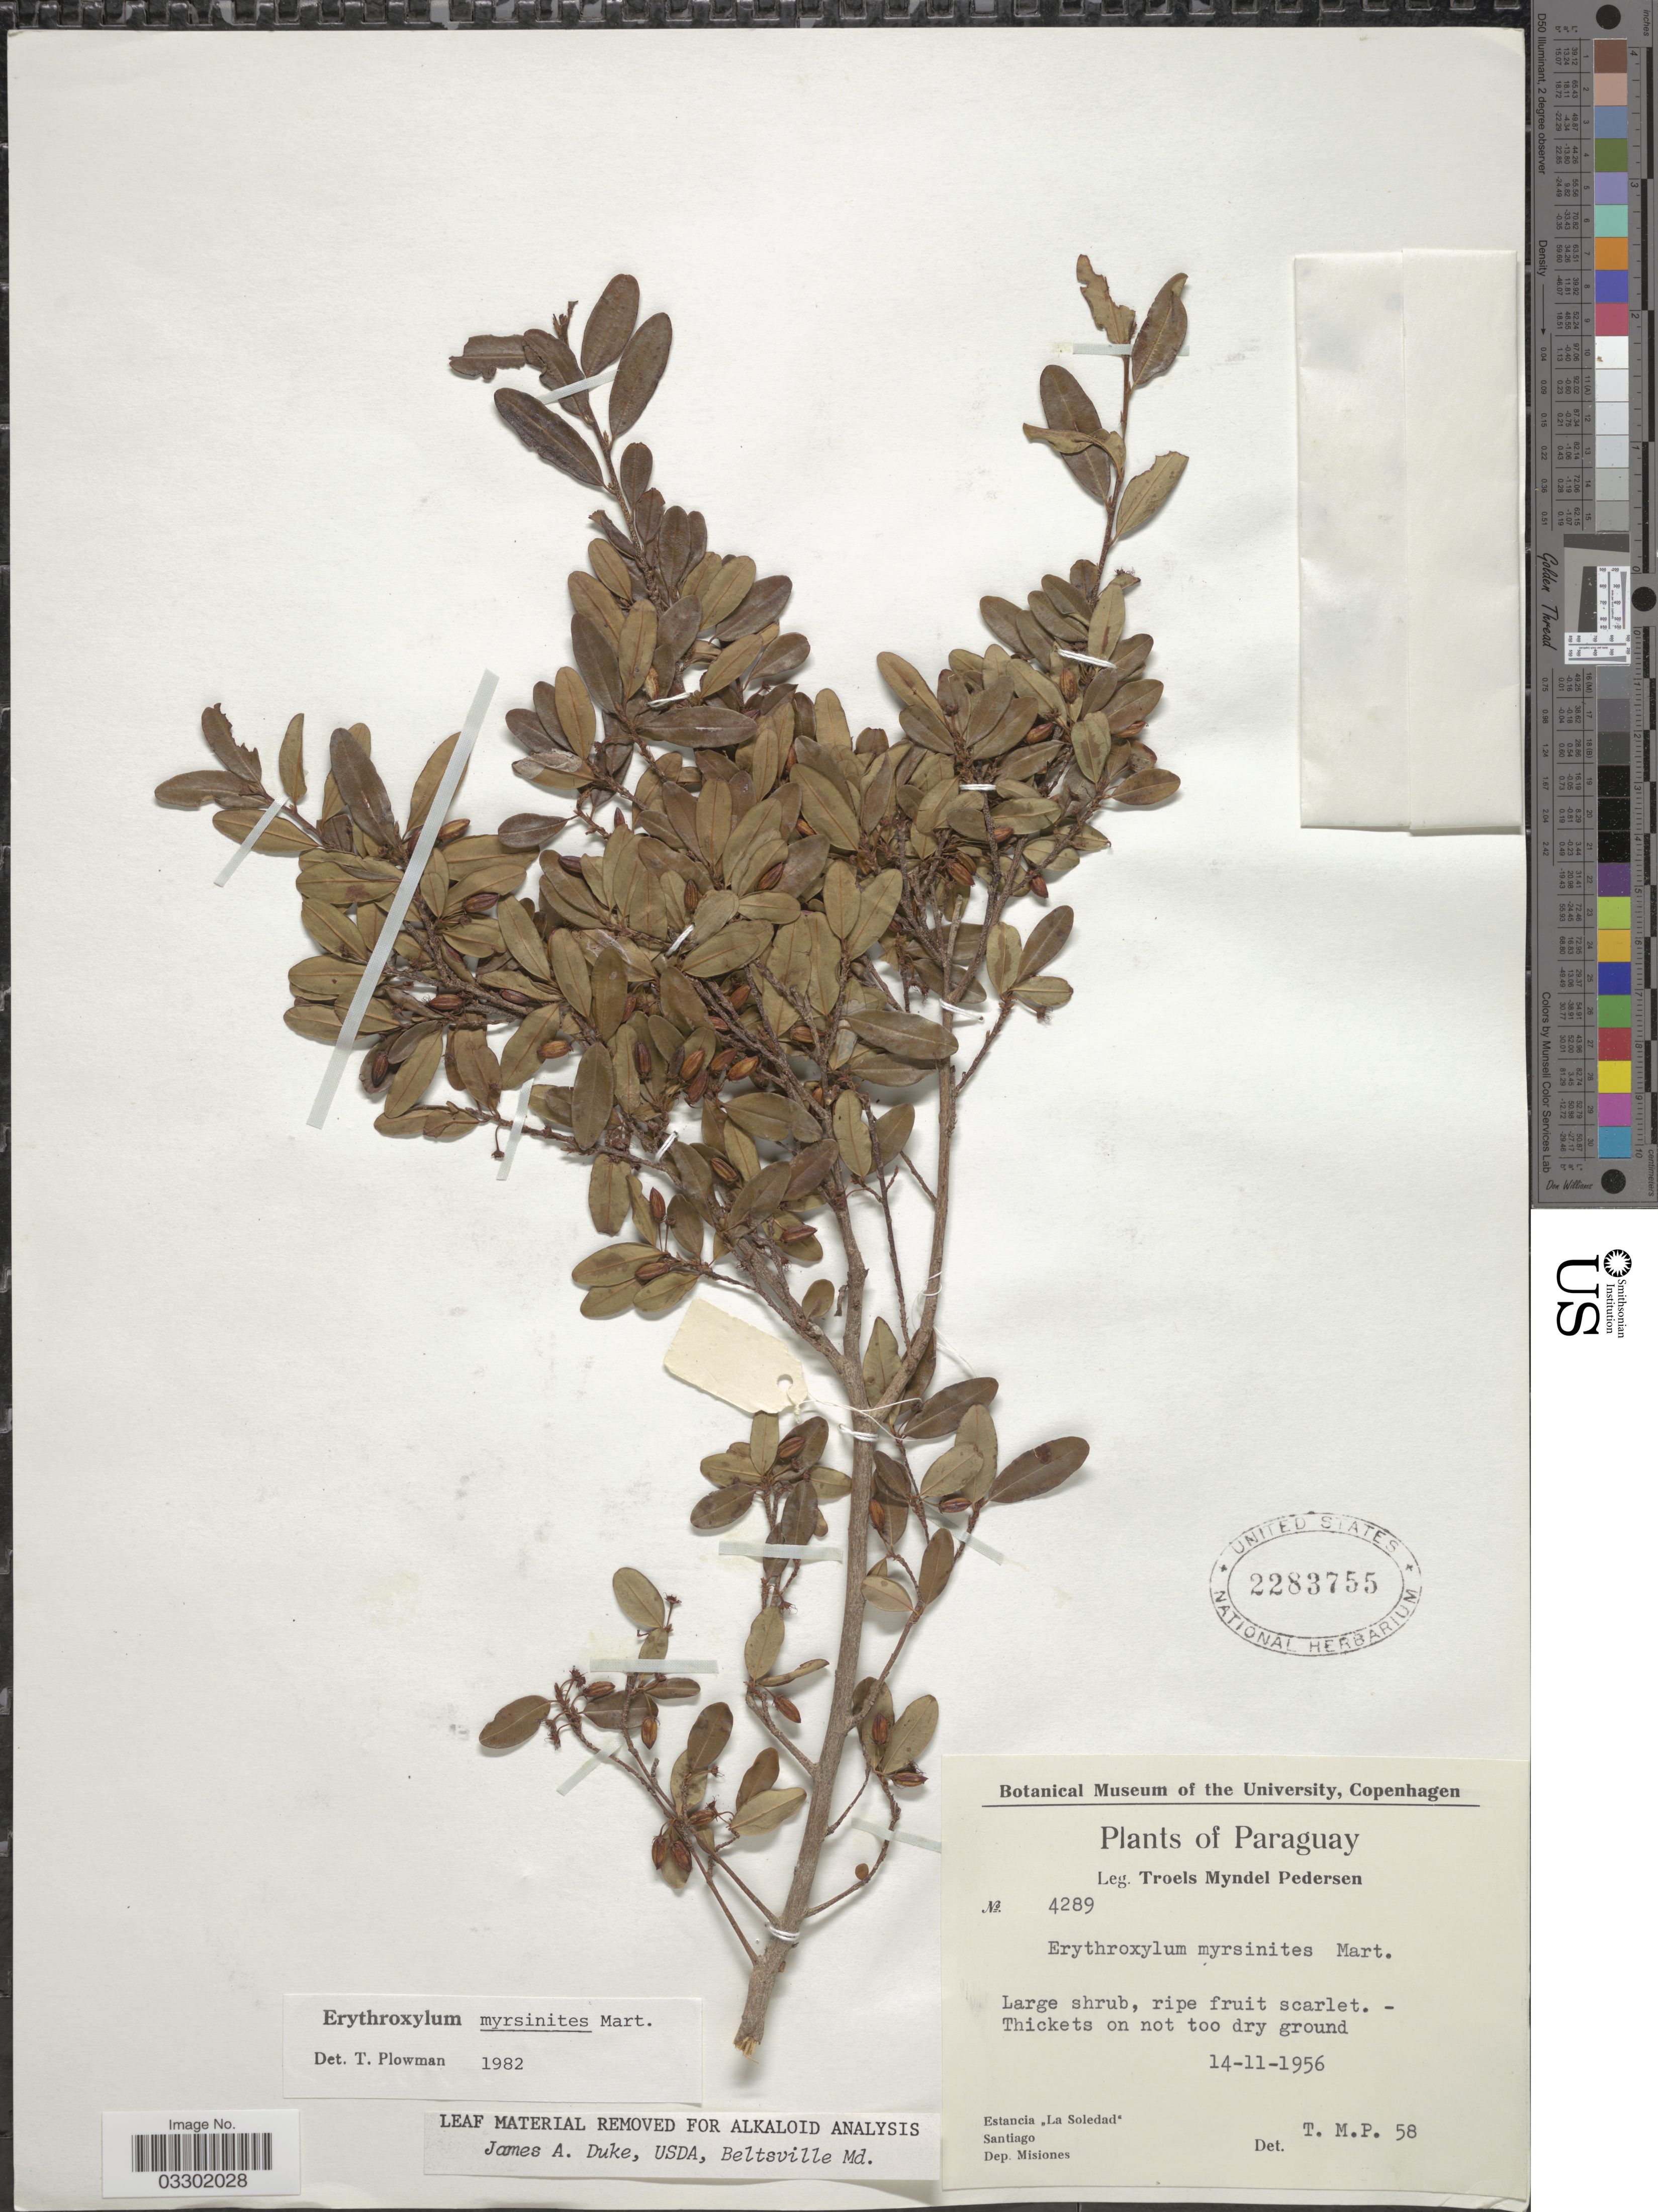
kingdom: Plantae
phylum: Tracheophyta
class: Magnoliopsida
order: Malpighiales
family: Erythroxylaceae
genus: Erythroxylum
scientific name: Erythroxylum myrsinites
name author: Mart.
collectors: T. Pederson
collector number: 4289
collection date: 1956-11-14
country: Paraguay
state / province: Misiones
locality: Estancia "La Soledad". Santiago. Dep. Misiones.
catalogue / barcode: US 2283755